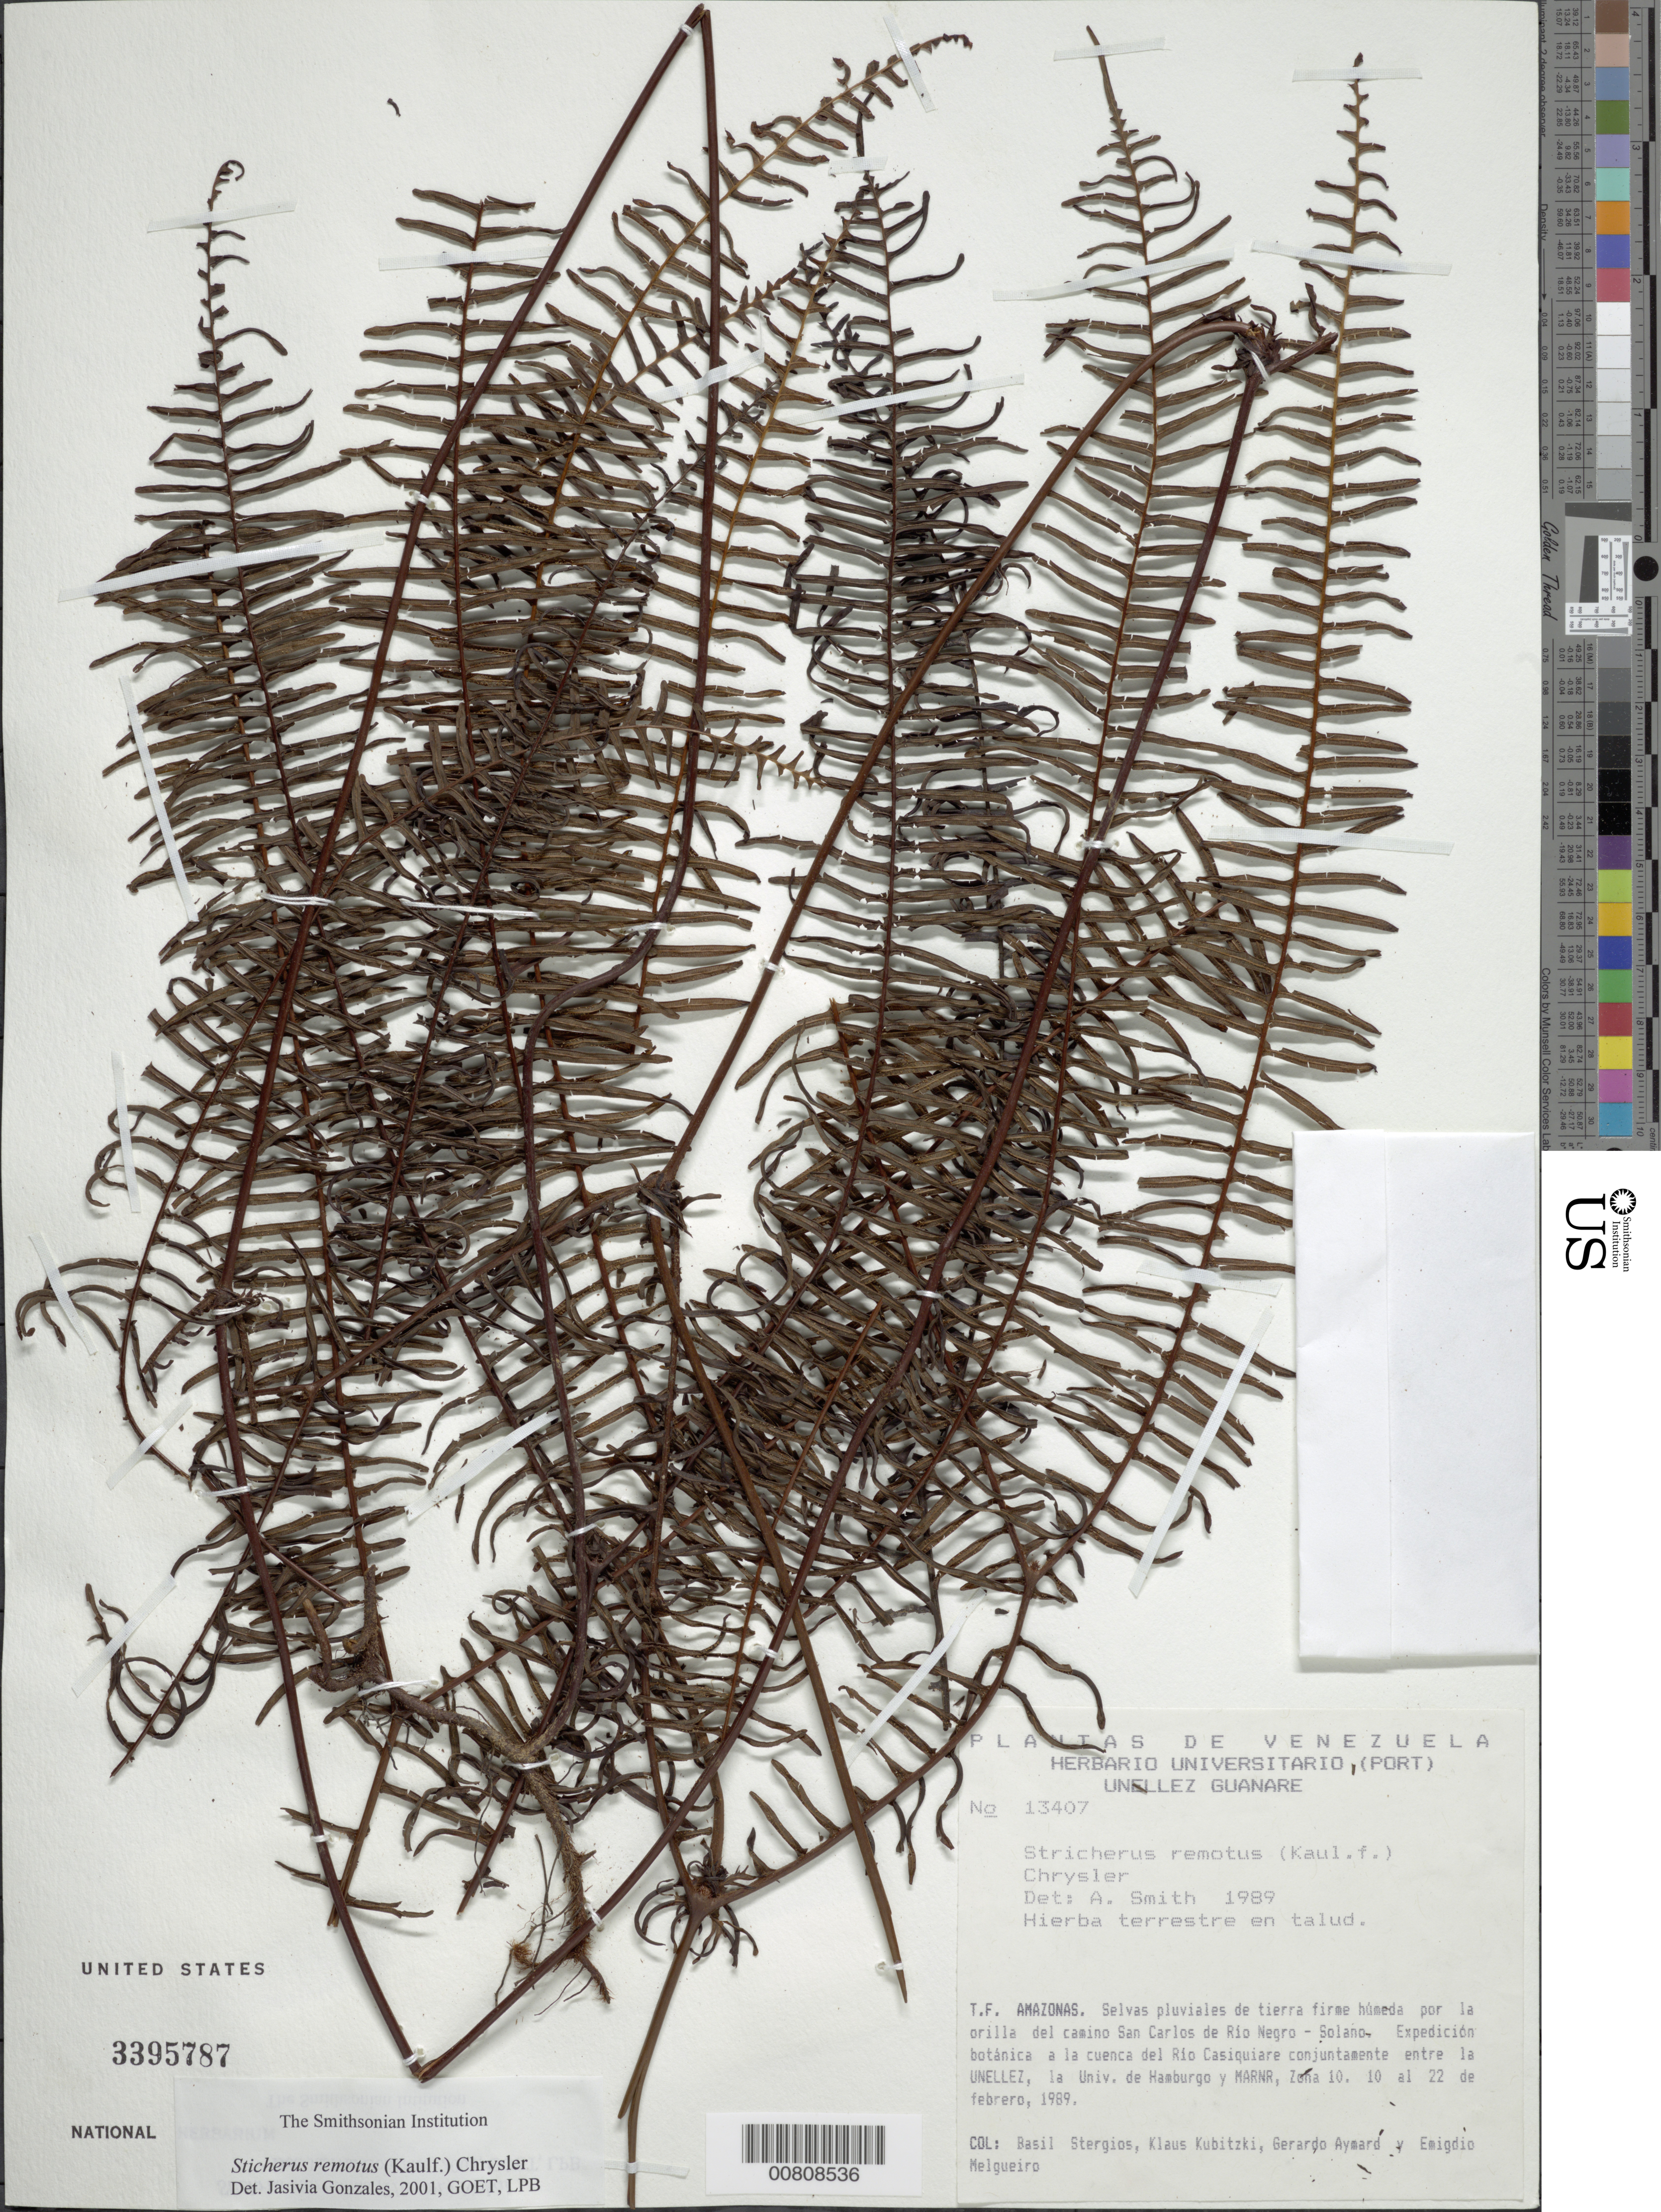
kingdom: Plantae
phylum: Tracheophyta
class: Polypodiopsida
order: Gleicheniales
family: Gleicheniaceae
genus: Sticherus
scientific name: Sticherus remotus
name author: (Kaulf.) Chrysler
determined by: Gonzales, J.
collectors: B. G. Stergios, K. Kubitzki, G. A. Aymard & E. Melgueiro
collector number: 13407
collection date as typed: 10-Feb-89 to 22-Feb-89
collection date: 1989-02-10/1989-02-22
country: Venezuela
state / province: Amazonas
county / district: Río Negro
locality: San Carlos to Río Negro-Solano road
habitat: Selvas pluviales de tierra firme húmeda por la orilla del camino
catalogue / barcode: US 3395787